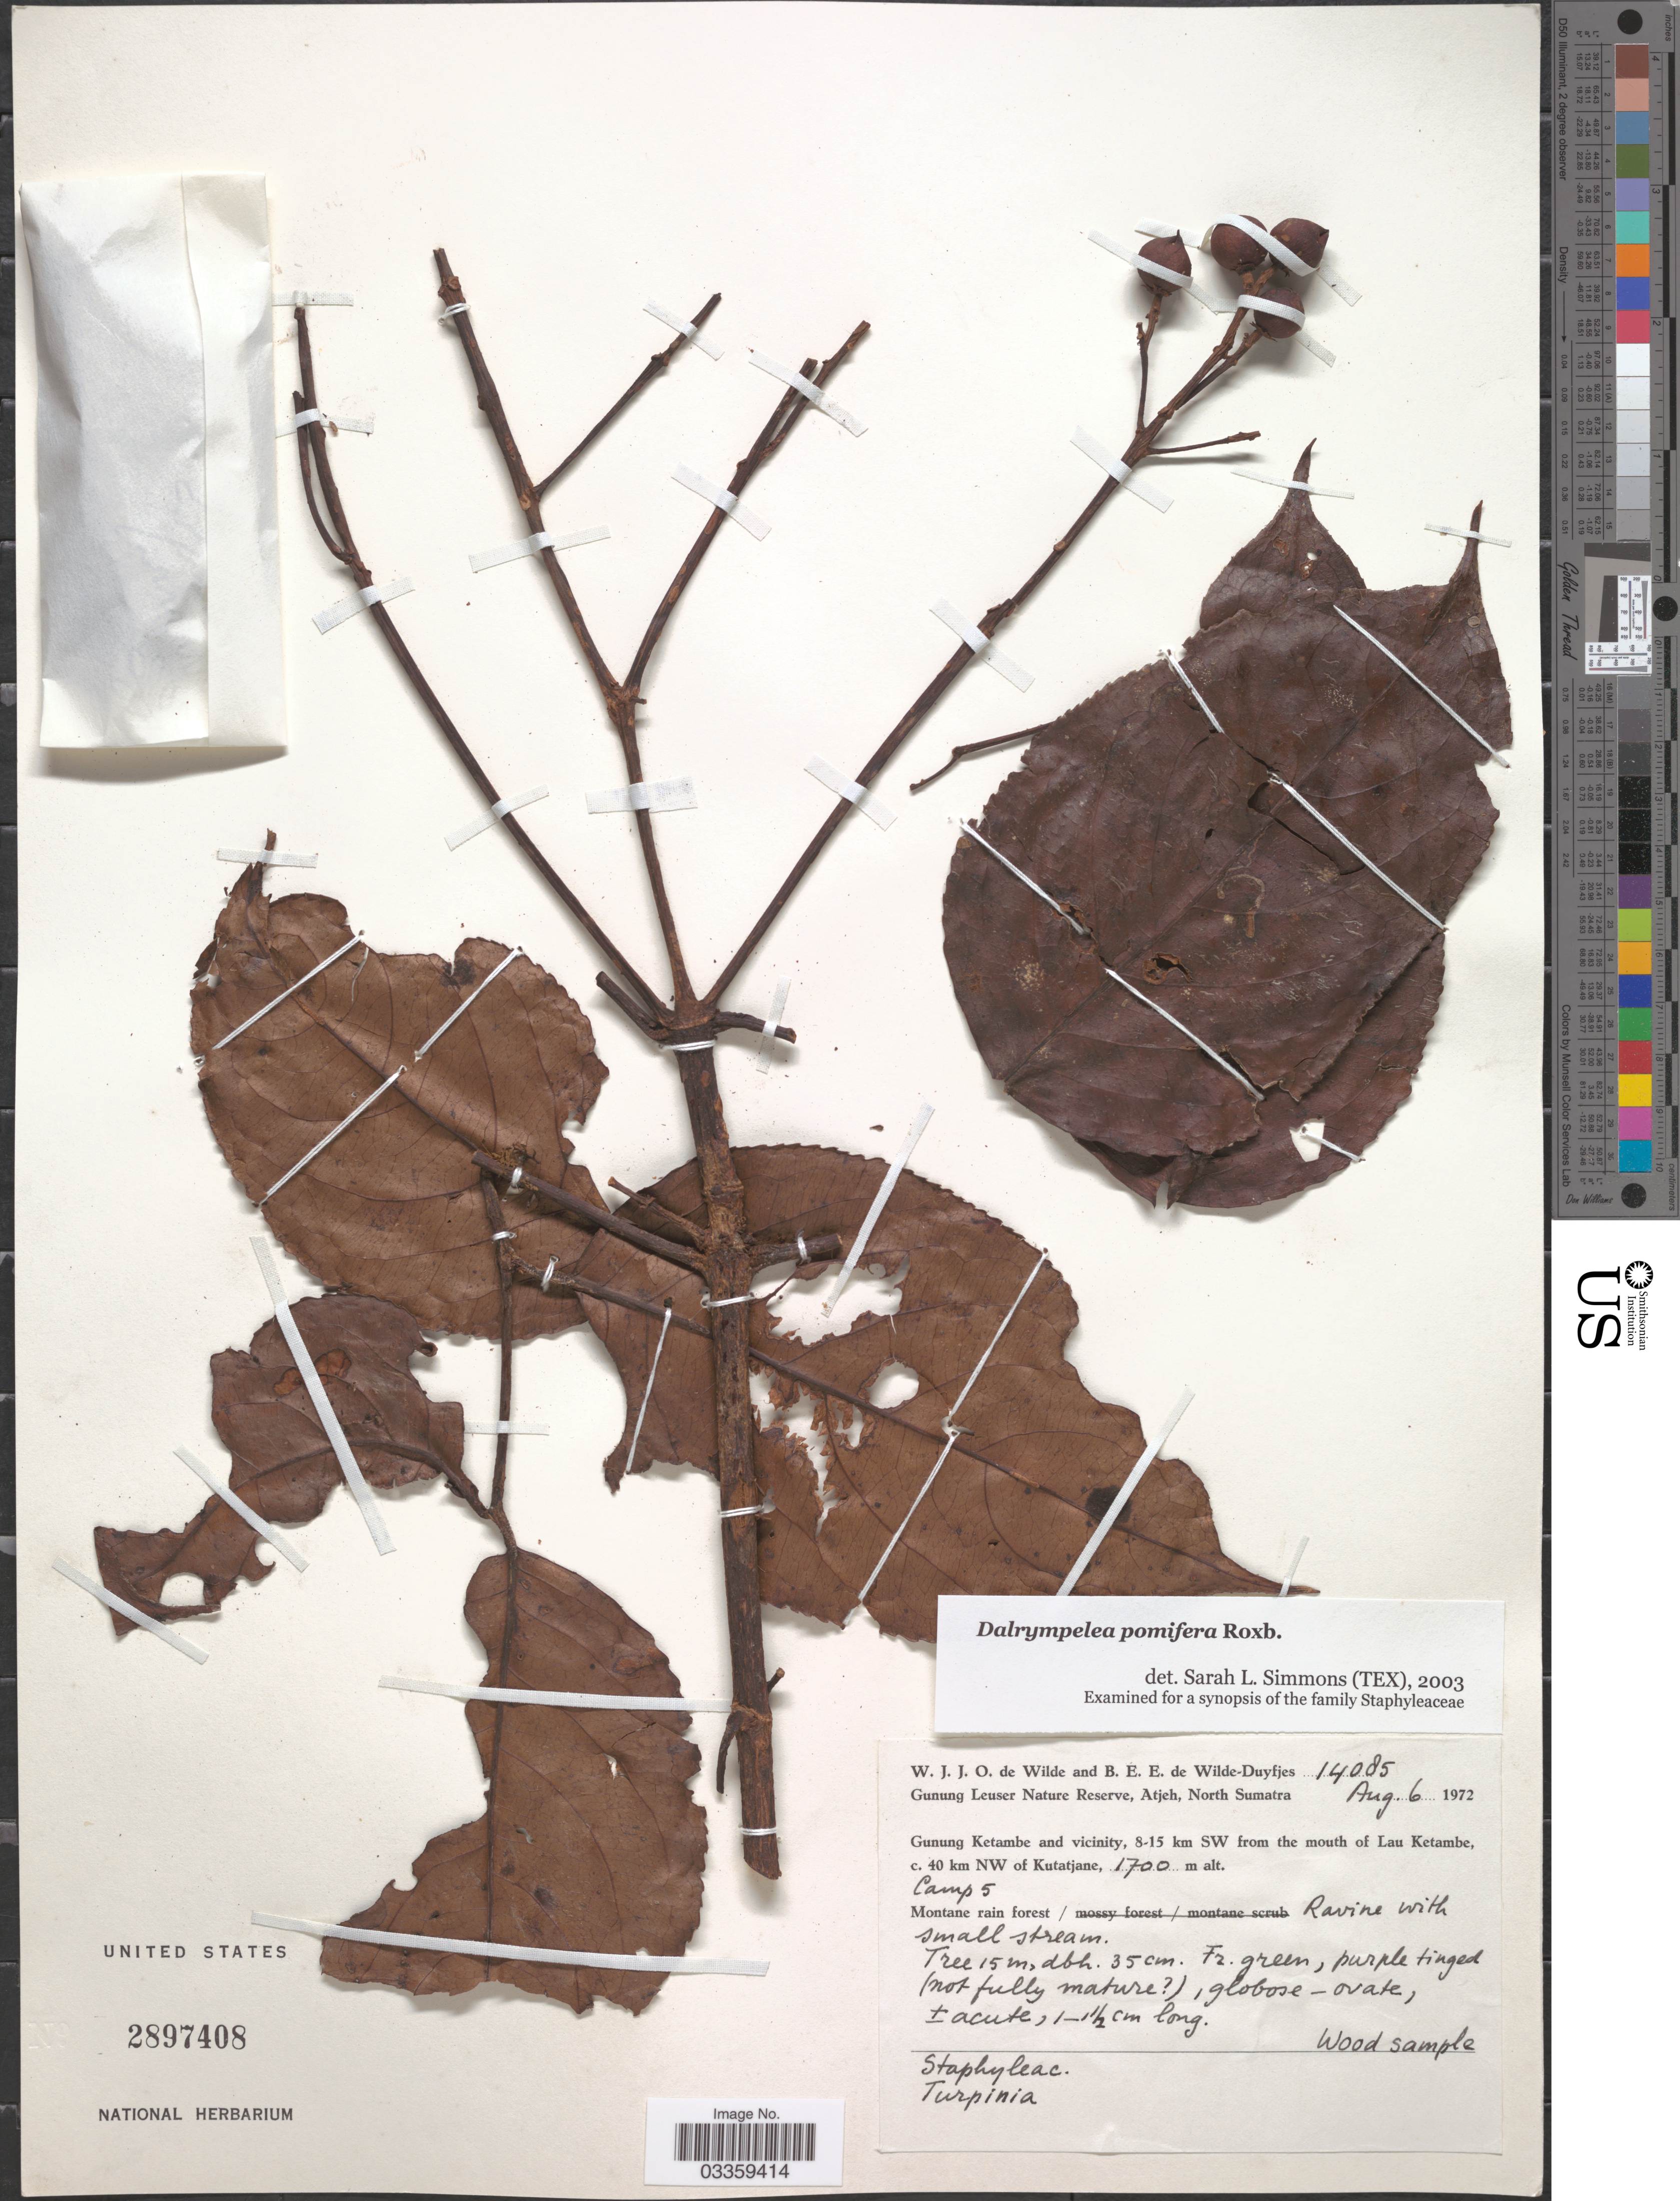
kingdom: Plantae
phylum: Tracheophyta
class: Magnoliopsida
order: Crossosomatales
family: Staphyleaceae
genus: Dalrympelea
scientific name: Dalrympelea pomifera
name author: Roxb.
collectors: W. J. de Wilde & B. E. de Wilde-Duyfjes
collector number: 14085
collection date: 1972-08-06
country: Indonesia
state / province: Sumatra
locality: Gunung Leuser Nature Reserve, Atjeh, North Sumatra. Gunung Ketambe and vicinity, 8-15 km SW from the mouth of Lau Ketambe, c. 40 km NW of Kutatjane. Camp 5.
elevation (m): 1700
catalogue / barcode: US 2897408